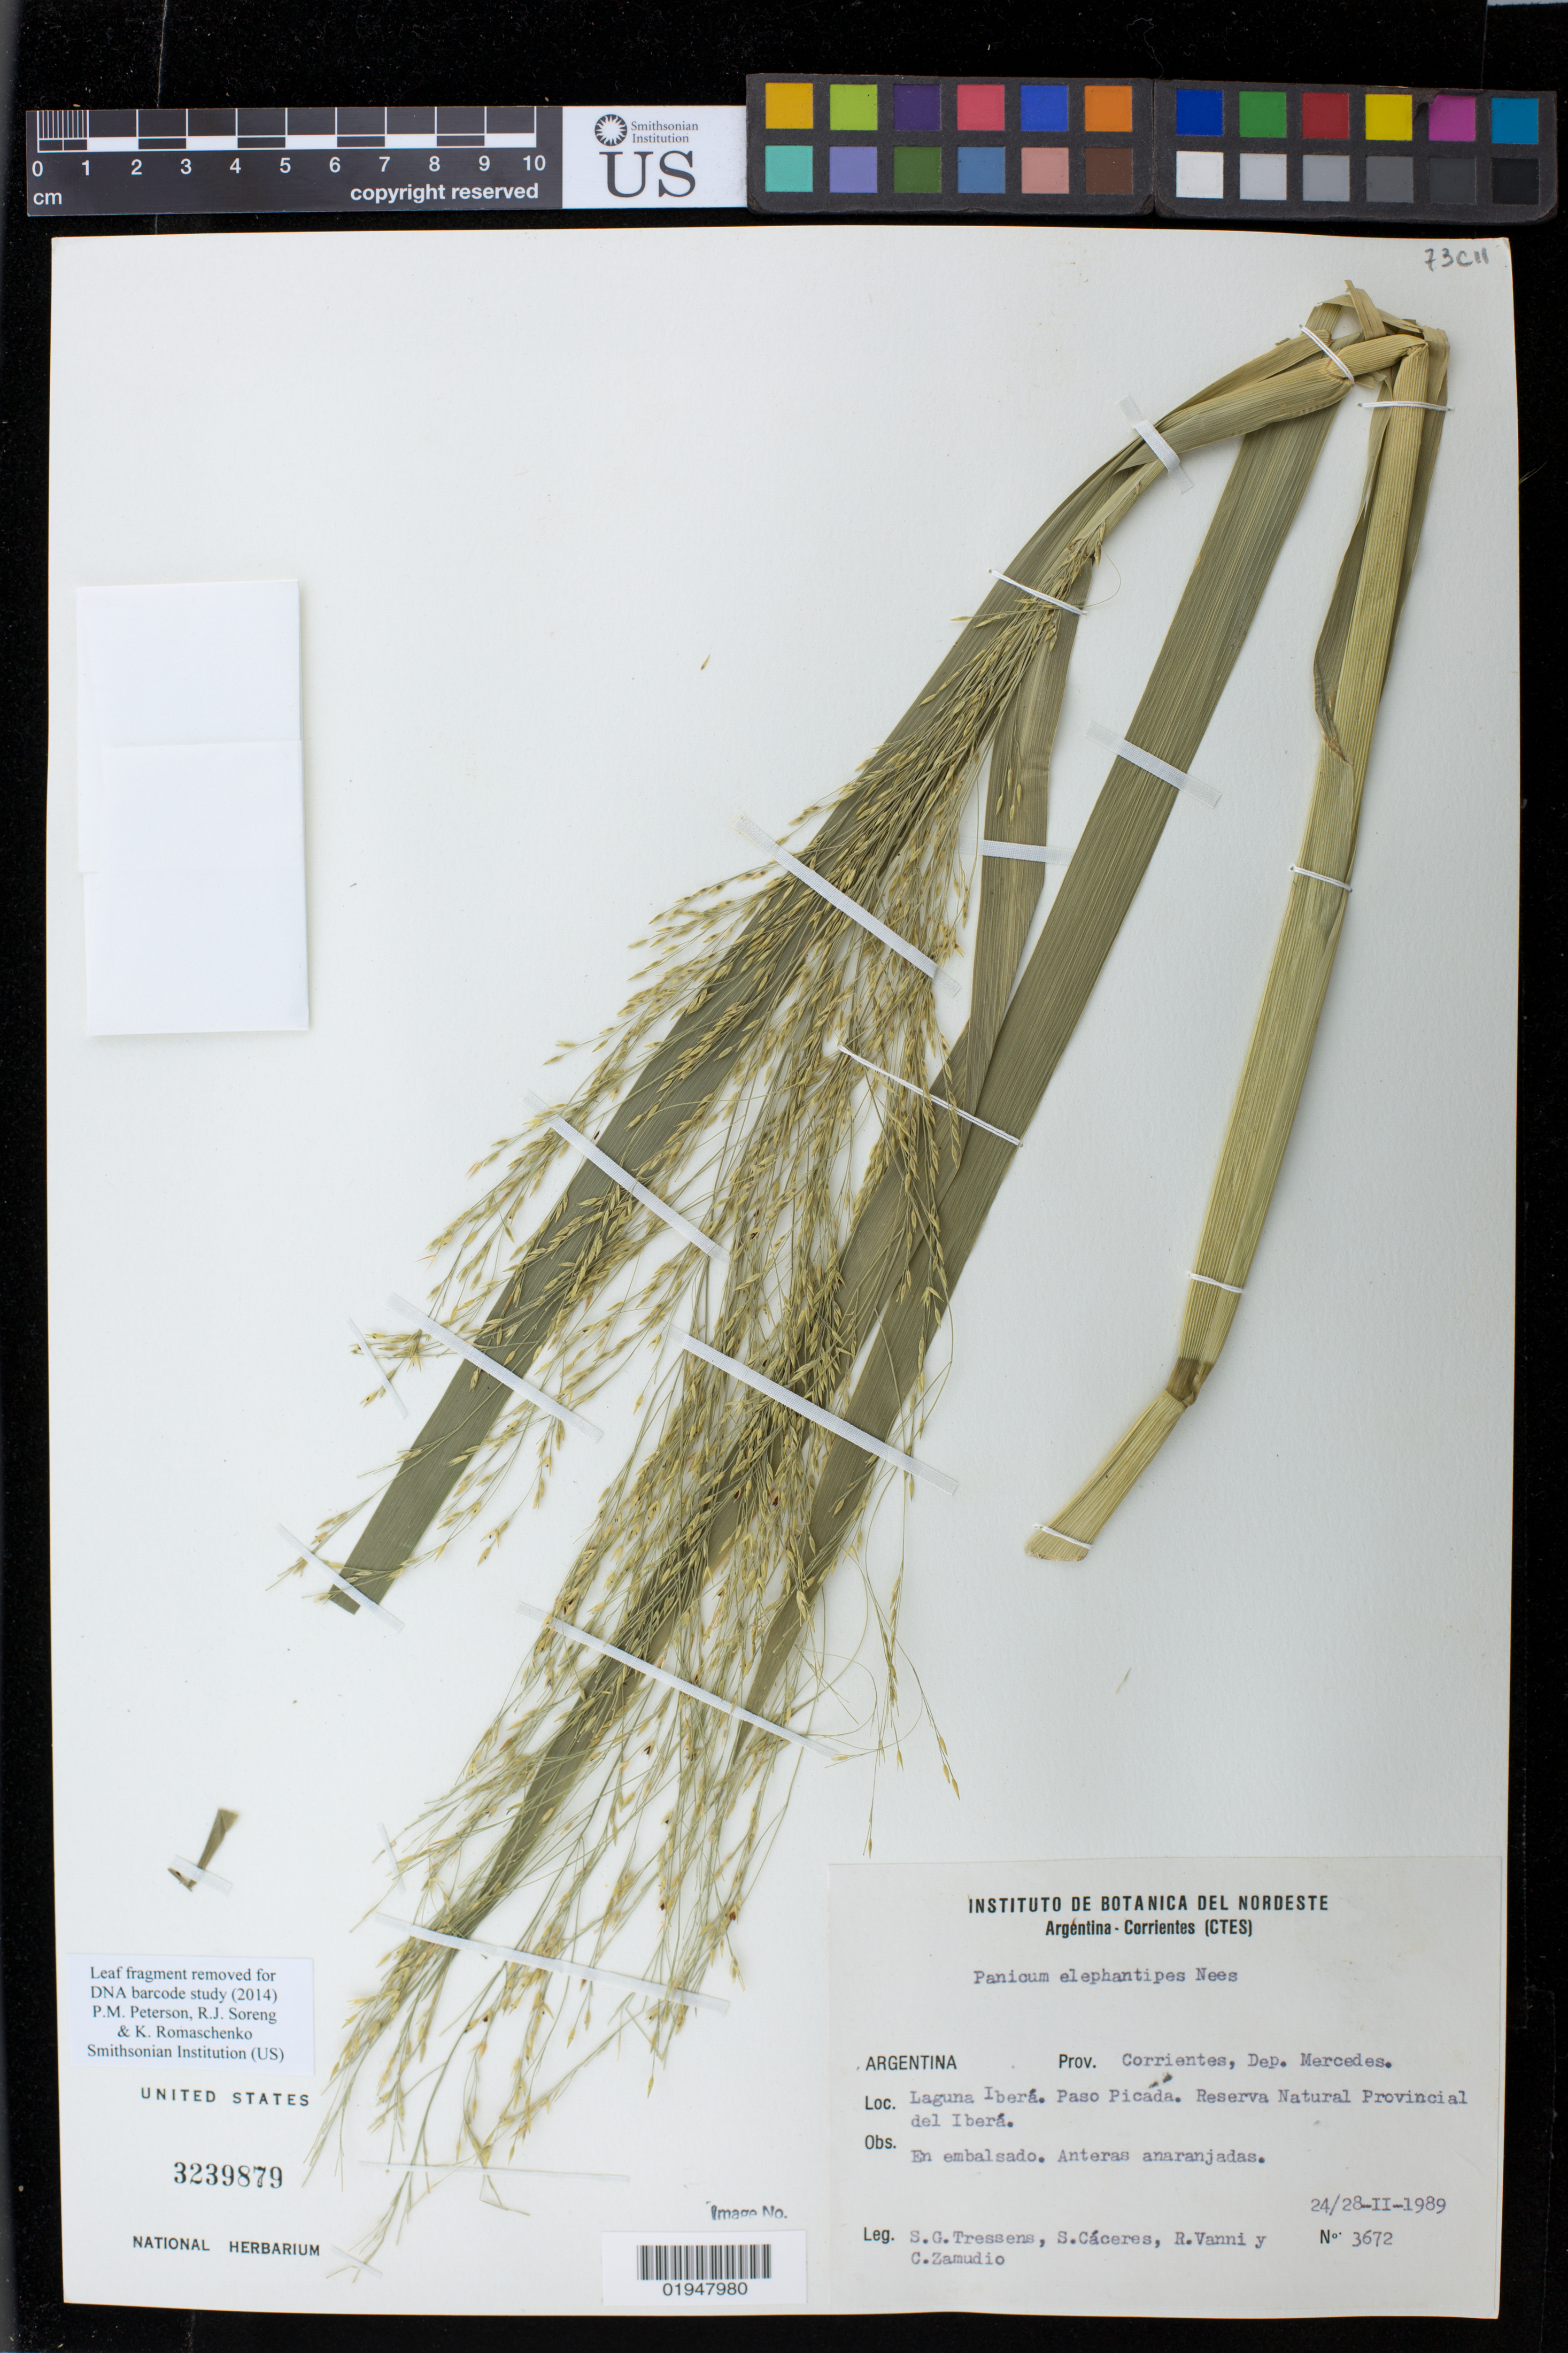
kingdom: Plantae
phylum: Tracheophyta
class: Liliopsida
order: Poales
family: Poaceae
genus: Panicum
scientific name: Panicum elephantipes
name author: Nees in Mart.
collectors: S. Tressens, S. Caceres, R. Vanni & C. Zamudio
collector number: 3672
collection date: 1989-11-24/1989-11-28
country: Argentina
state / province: Corrientes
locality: Laguna Ibera. Paso Picada. Reserva Natural Provincial del Ibera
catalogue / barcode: US 3239879